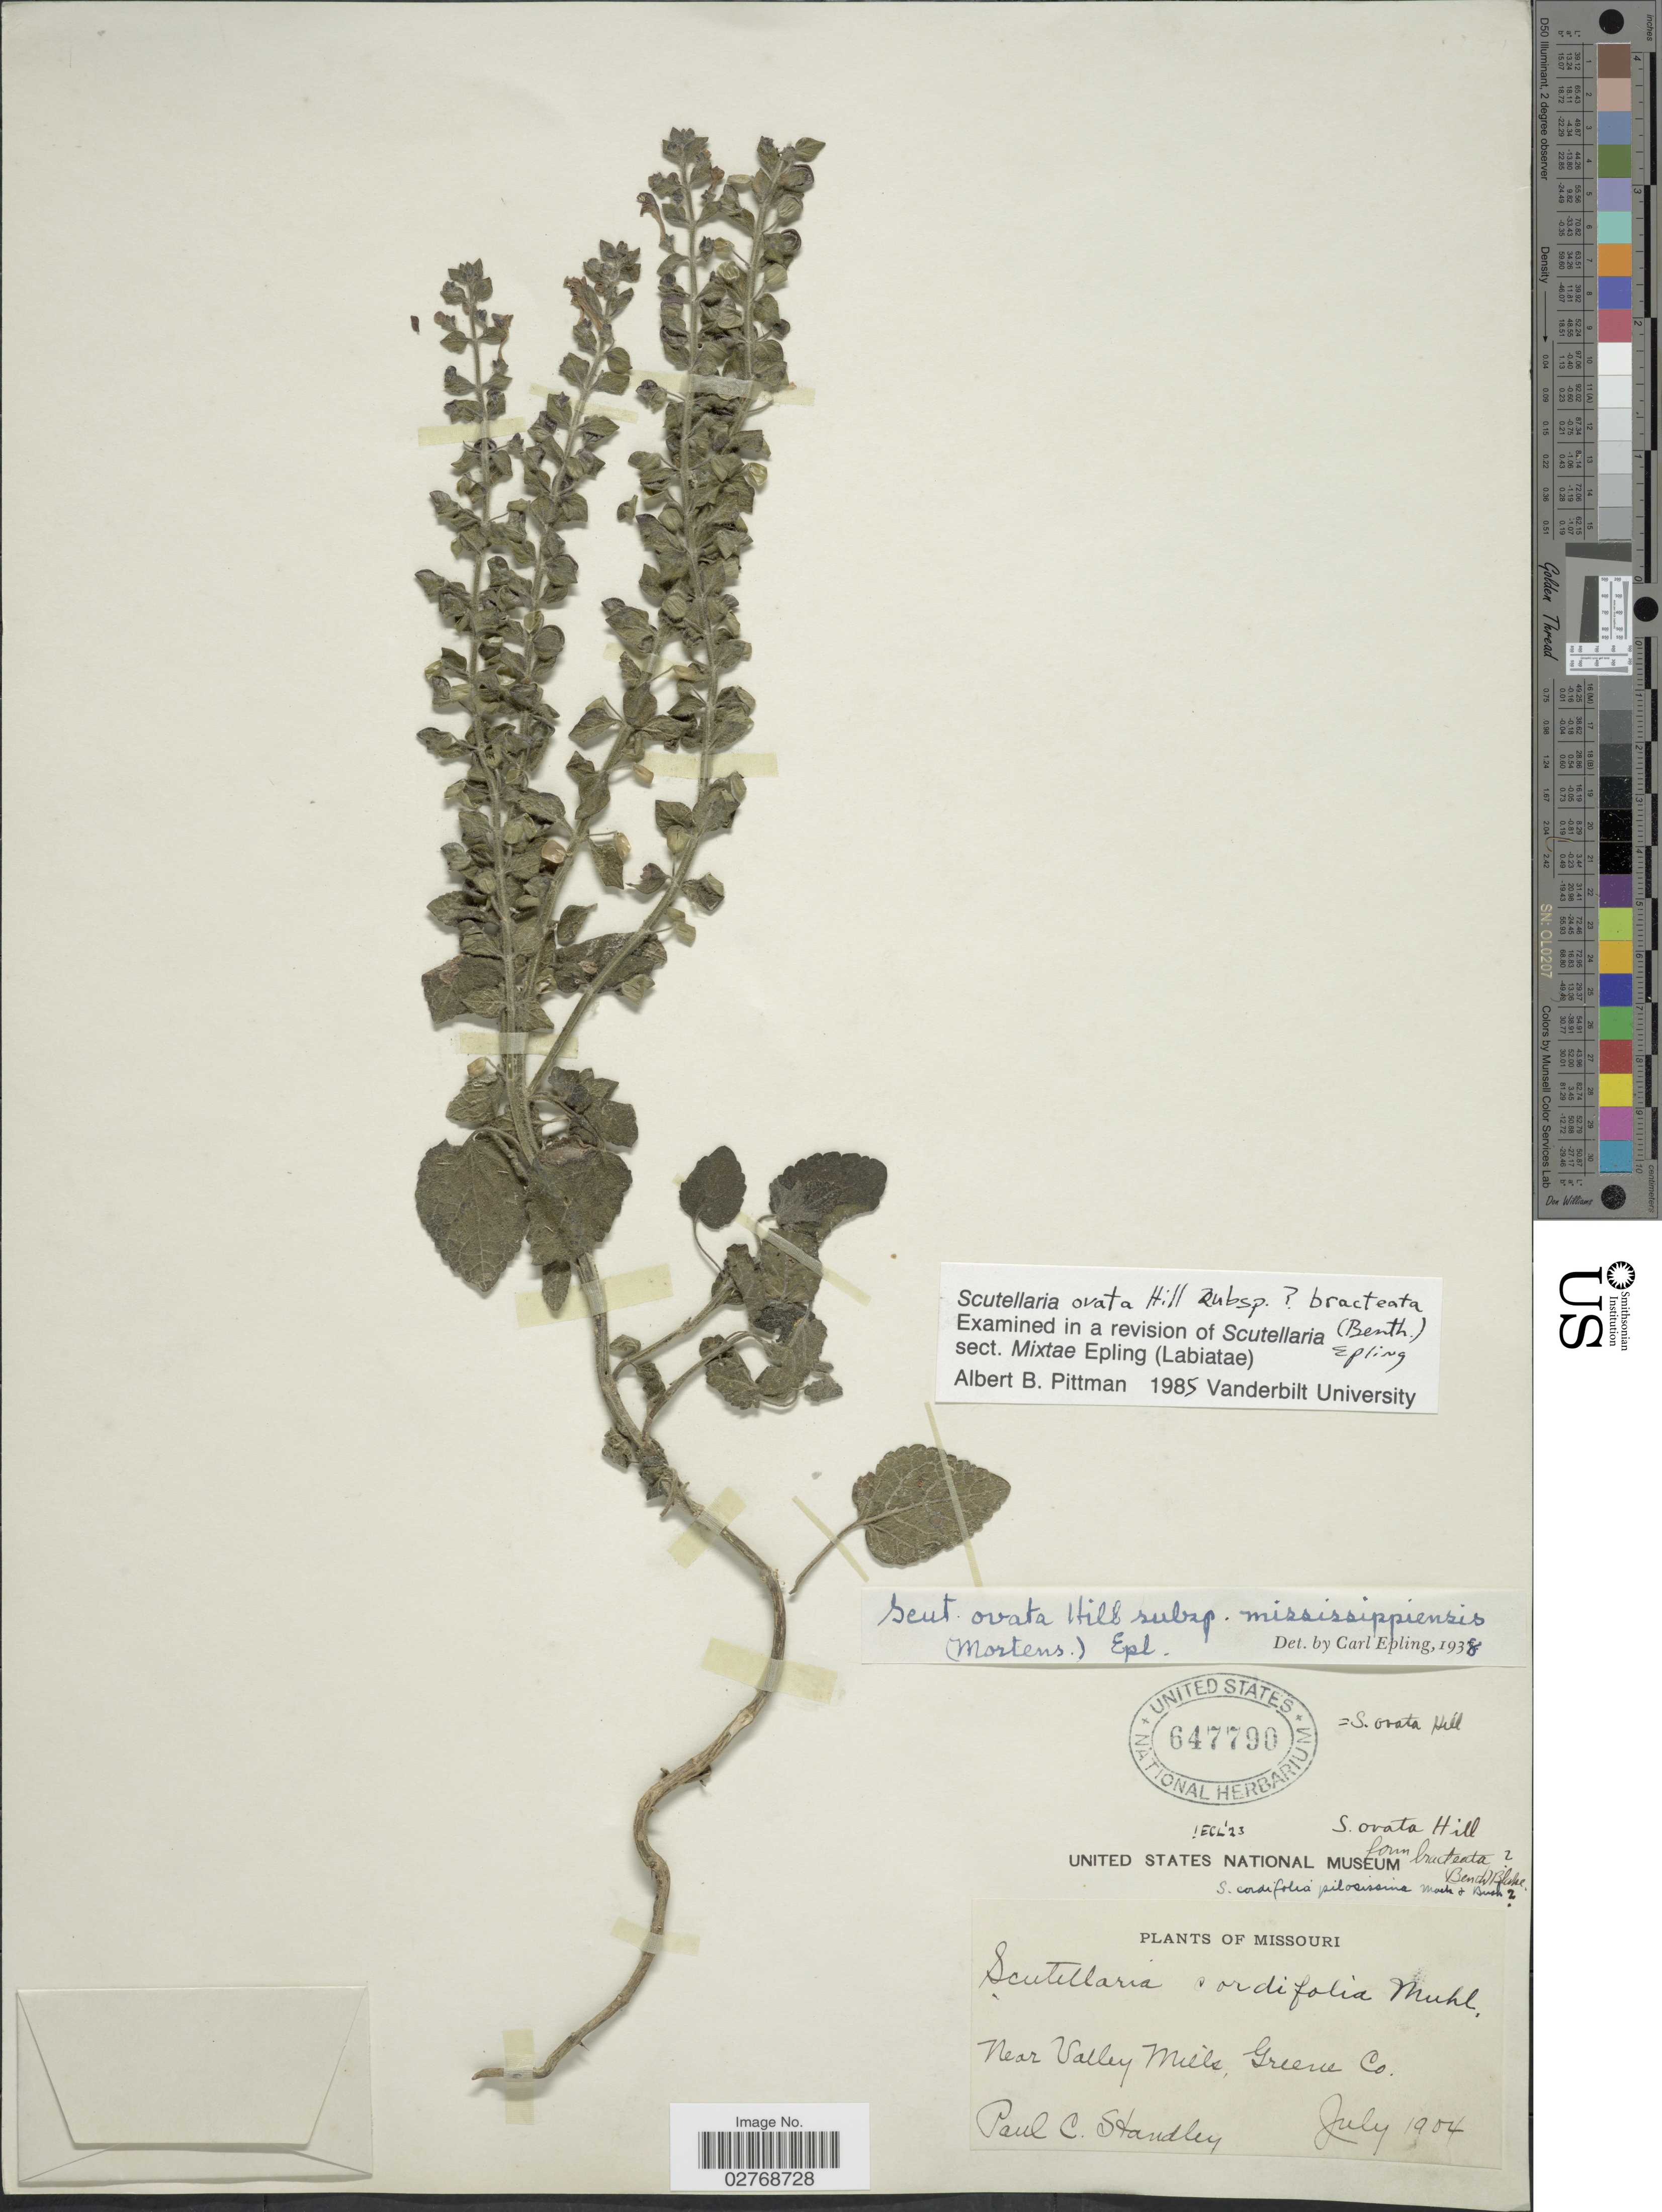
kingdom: Plantae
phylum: Tracheophyta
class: Magnoliopsida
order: Lamiales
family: Lamiaceae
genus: Scutellaria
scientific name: Scutellaria ovata subsp. bracteata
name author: (Benth.) Epling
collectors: P. C. Standley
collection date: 1904-07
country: United States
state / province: Missouri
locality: Near Valley Mills, Greene Co.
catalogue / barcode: US 647790